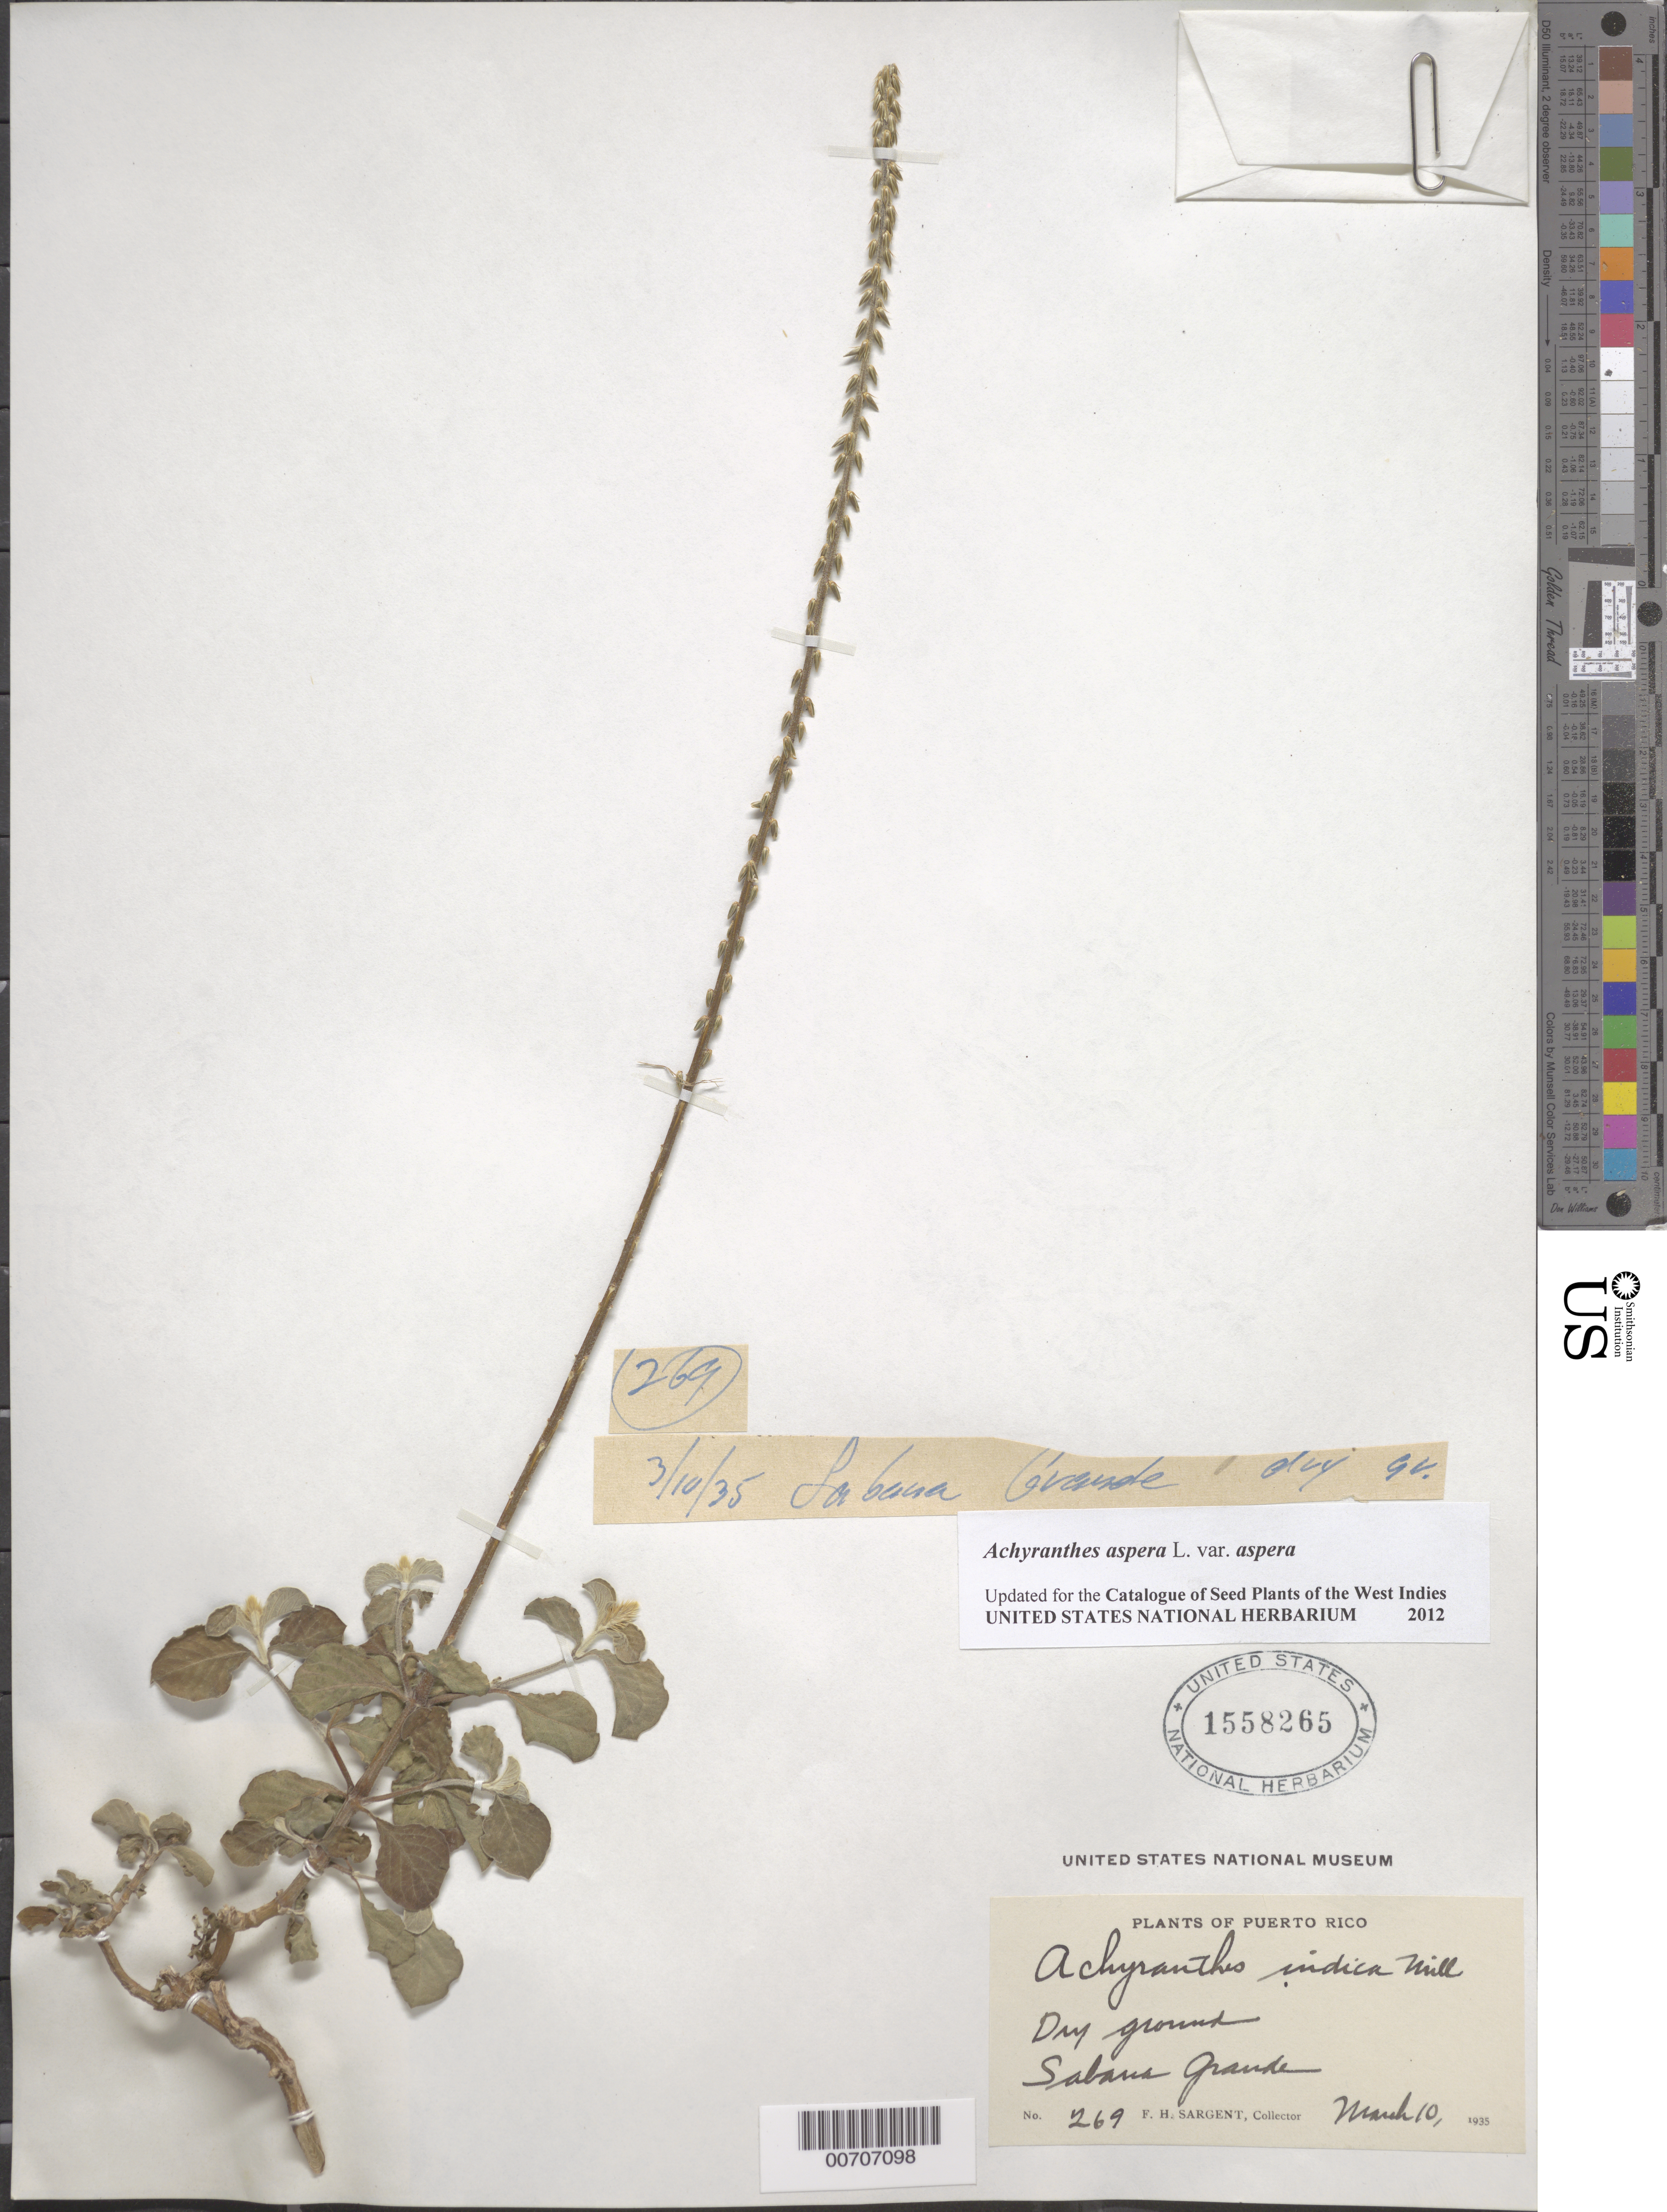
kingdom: Plantae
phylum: Tracheophyta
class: Magnoliopsida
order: Caryophyllales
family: Amaranthaceae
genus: Achyranthes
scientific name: Achyranthes indica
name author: Mill.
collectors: F. H. Sargent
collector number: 269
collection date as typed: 10 Mar 1935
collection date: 1935-03-10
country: Puerto Rico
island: Greater Antilles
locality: Sabana Grande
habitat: Dry ground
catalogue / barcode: US 1558265